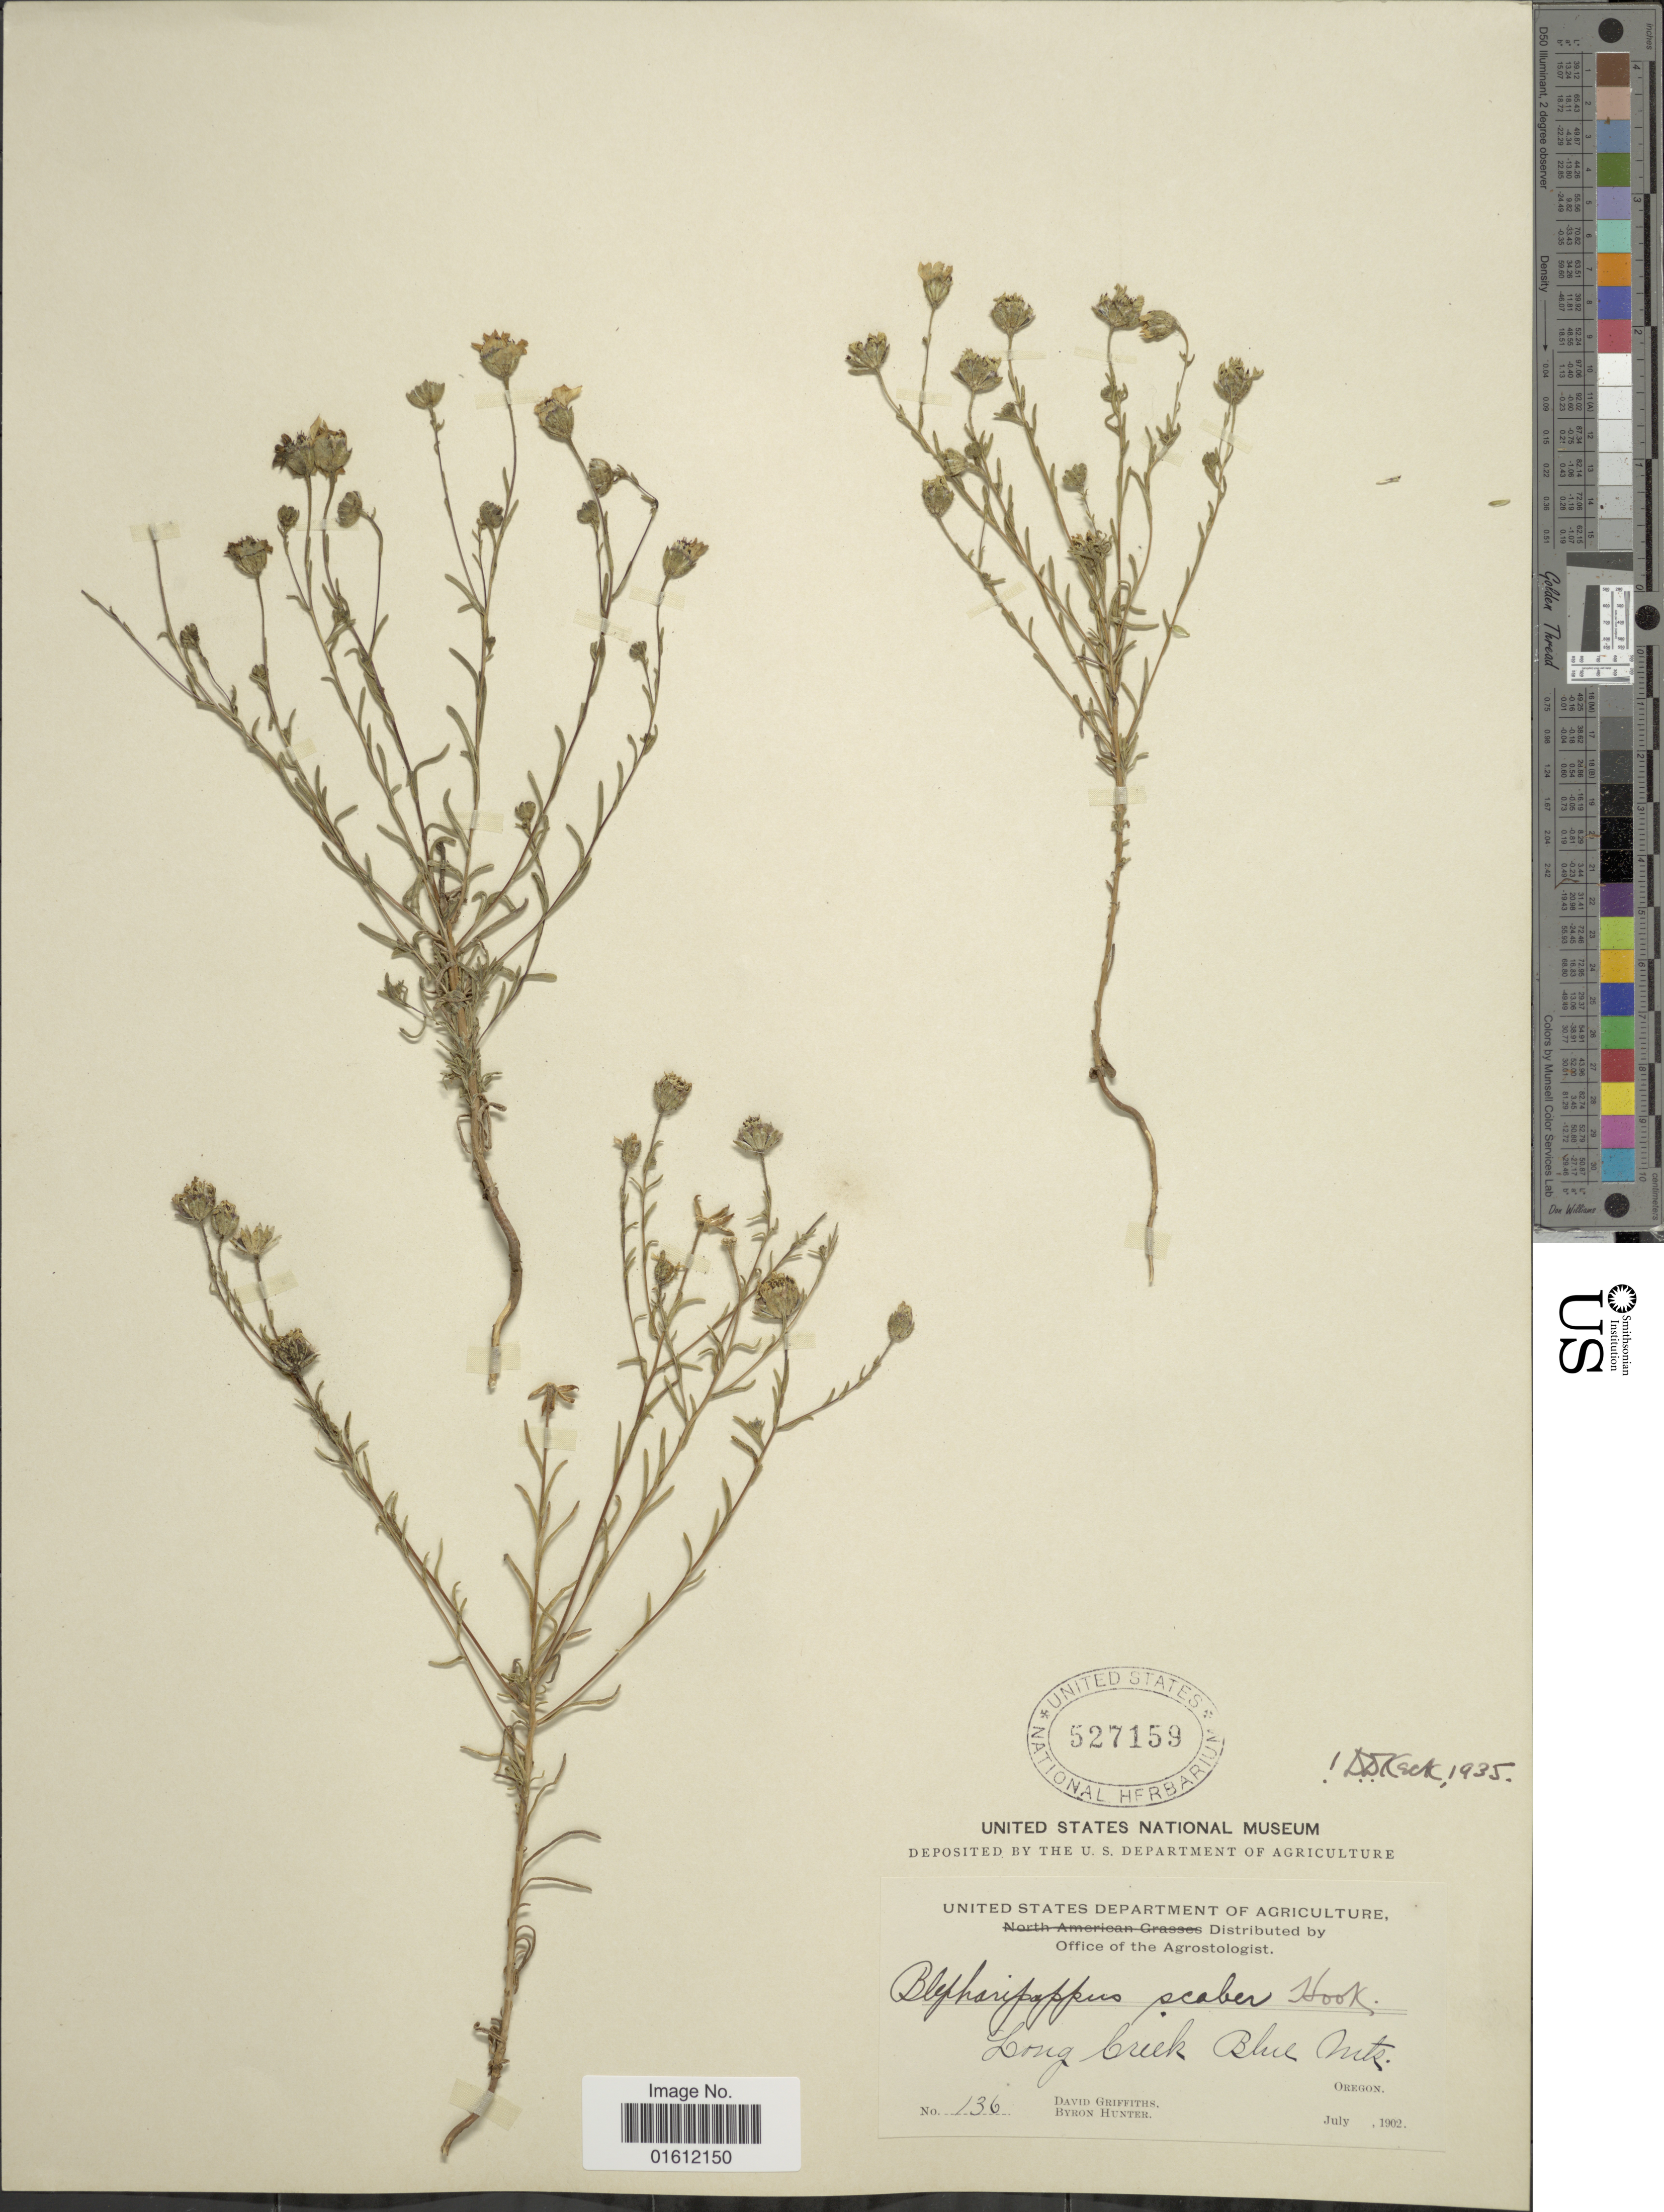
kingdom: Plantae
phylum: Tracheophyta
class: Magnoliopsida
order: Asterales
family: Asteraceae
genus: Blepharipappus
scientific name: Blepharipappus scaber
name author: Hook.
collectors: D. Griffiths & B. Hunter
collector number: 136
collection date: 1902-07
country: United States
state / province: Oregon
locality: Long Creek Blue Mts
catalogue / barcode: US 527159